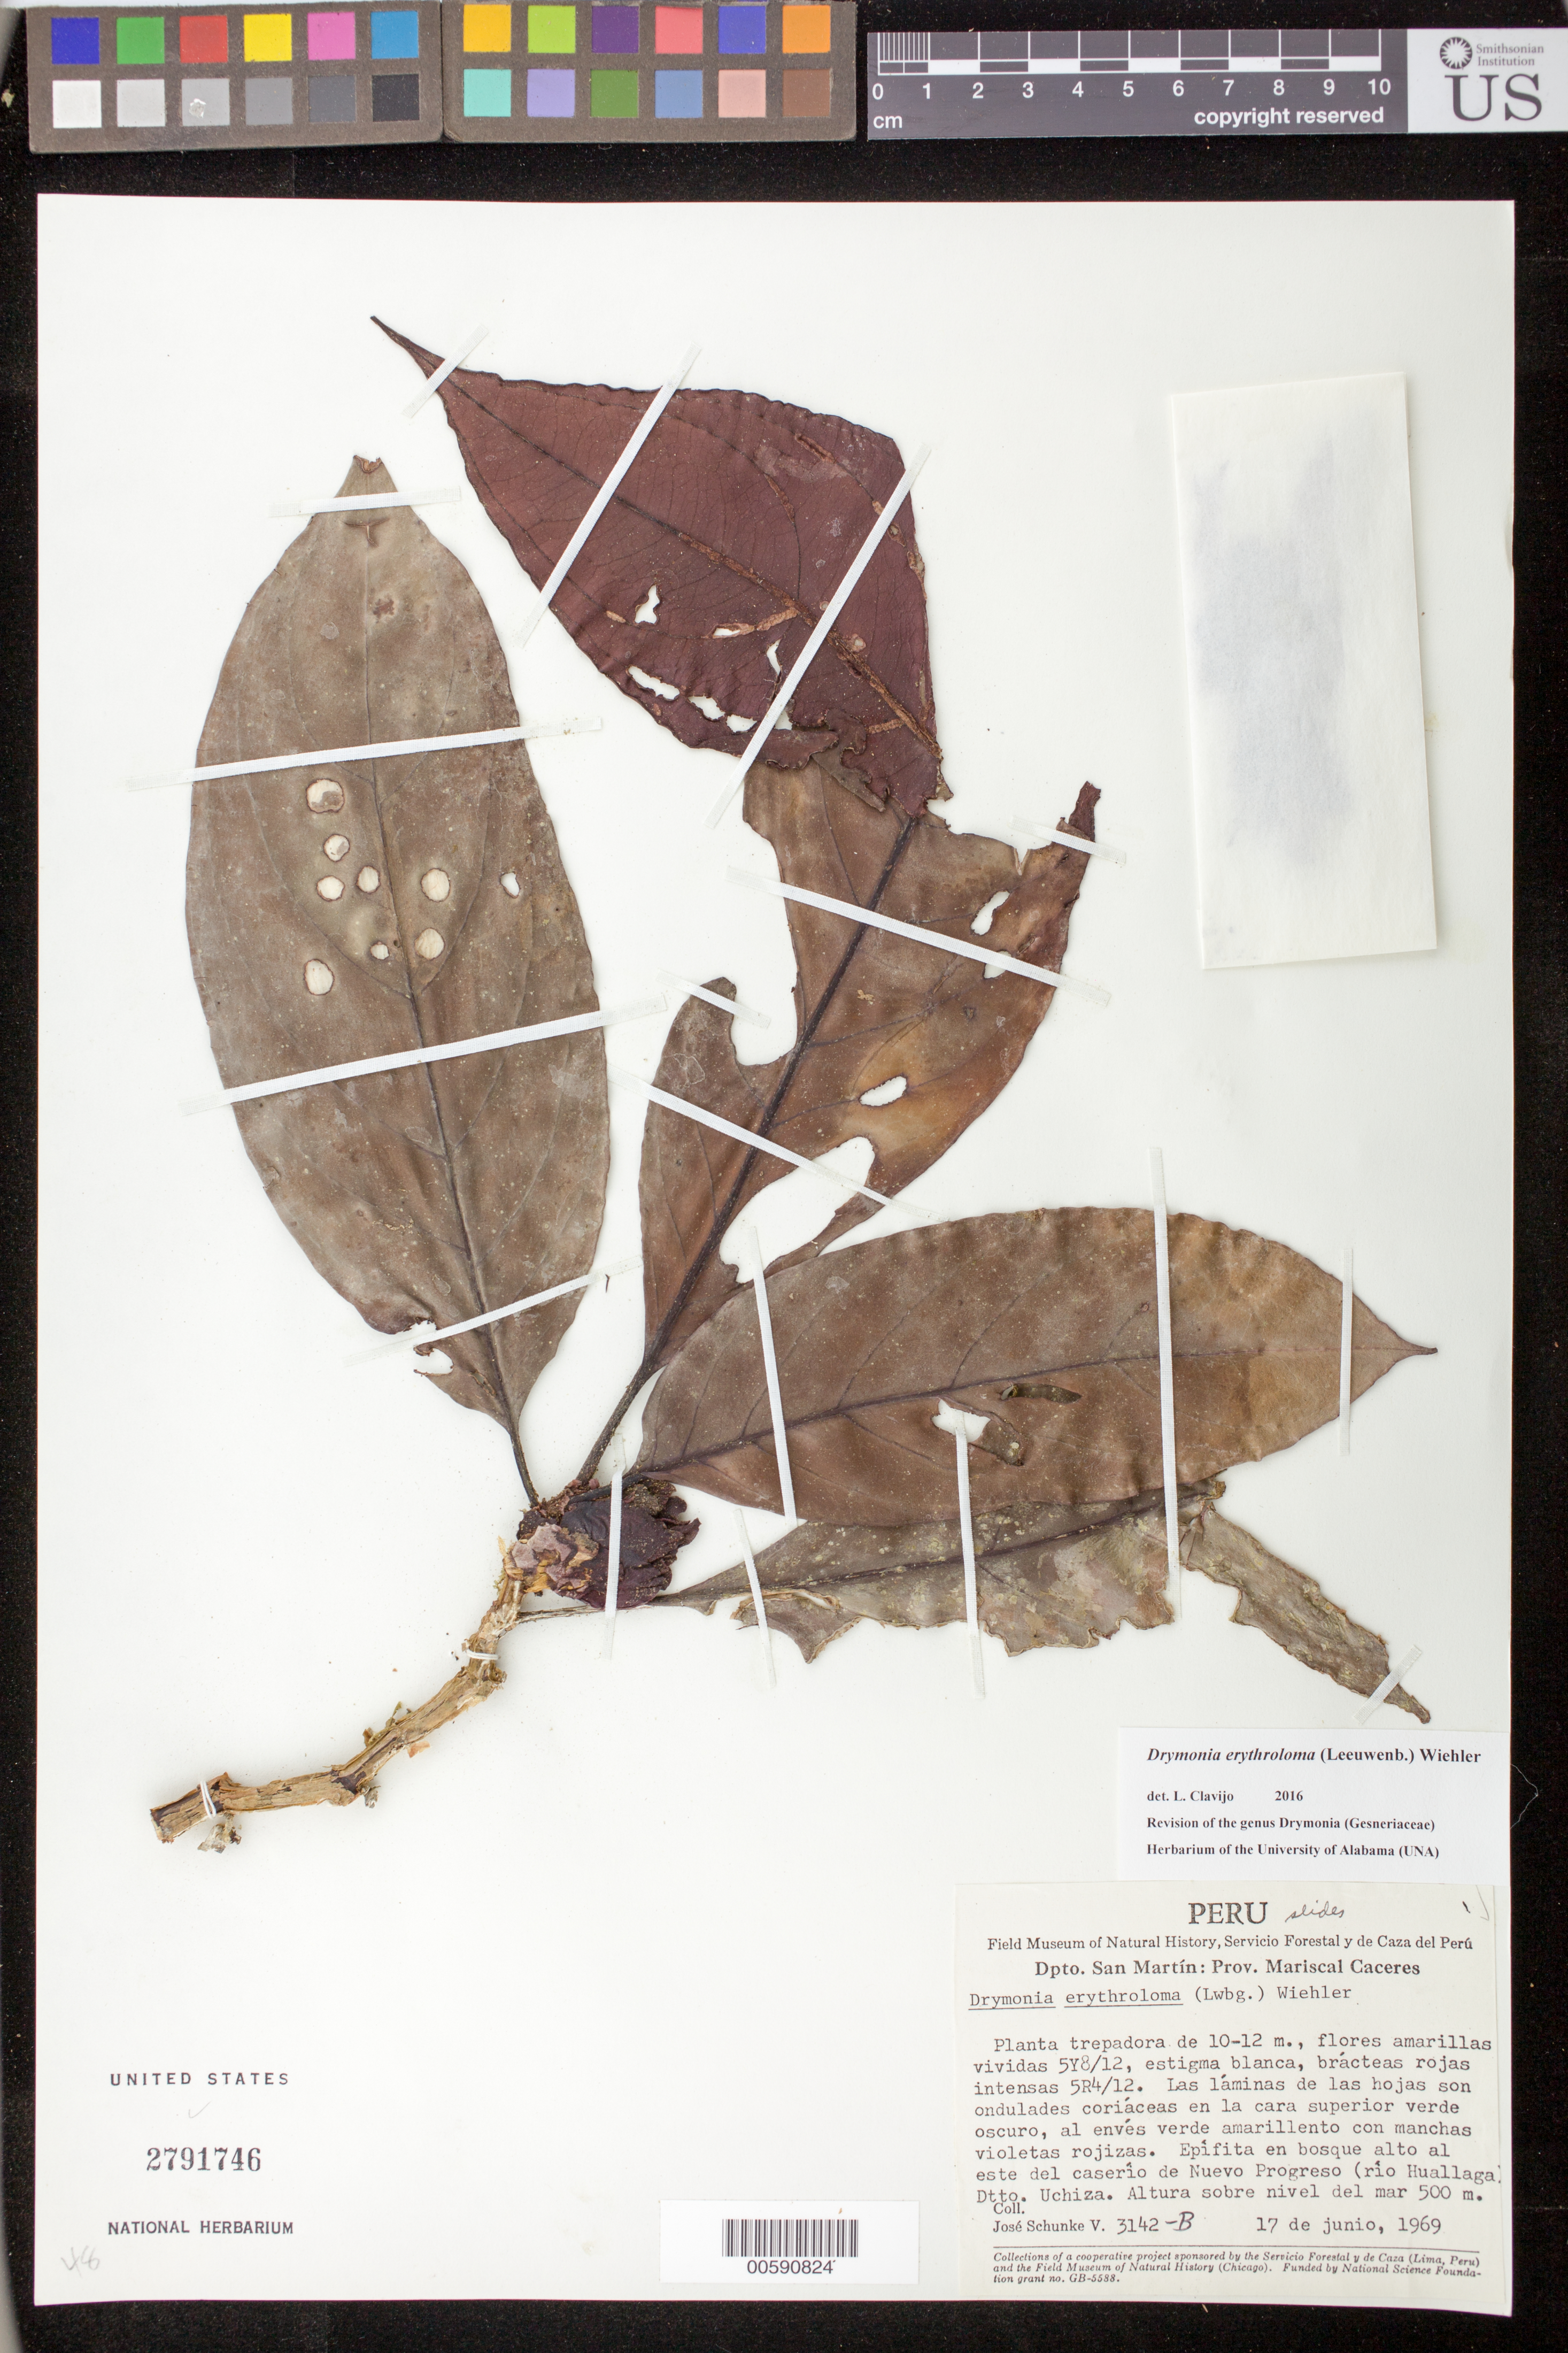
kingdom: Plantae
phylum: Tracheophyta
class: Magnoliopsida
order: Lamiales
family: Gesneriaceae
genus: Drymonia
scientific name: Drymonia erythroloma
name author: (Leeuwenb.) Wiehler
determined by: Clark, J. L., (SEL), The Marie Selby Botanical Garden (UNITED STATES)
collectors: J. Schunke Vigo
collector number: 3142 B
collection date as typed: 17 Jun 1969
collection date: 1969-06-17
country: Peru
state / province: San Martín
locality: Prov. Mariscal Cáceres, Dtto. Uchiza; al este del caserío de Nuevo Progreso (río Huallaga)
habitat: En bosque alto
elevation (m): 500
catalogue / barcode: US 2791746